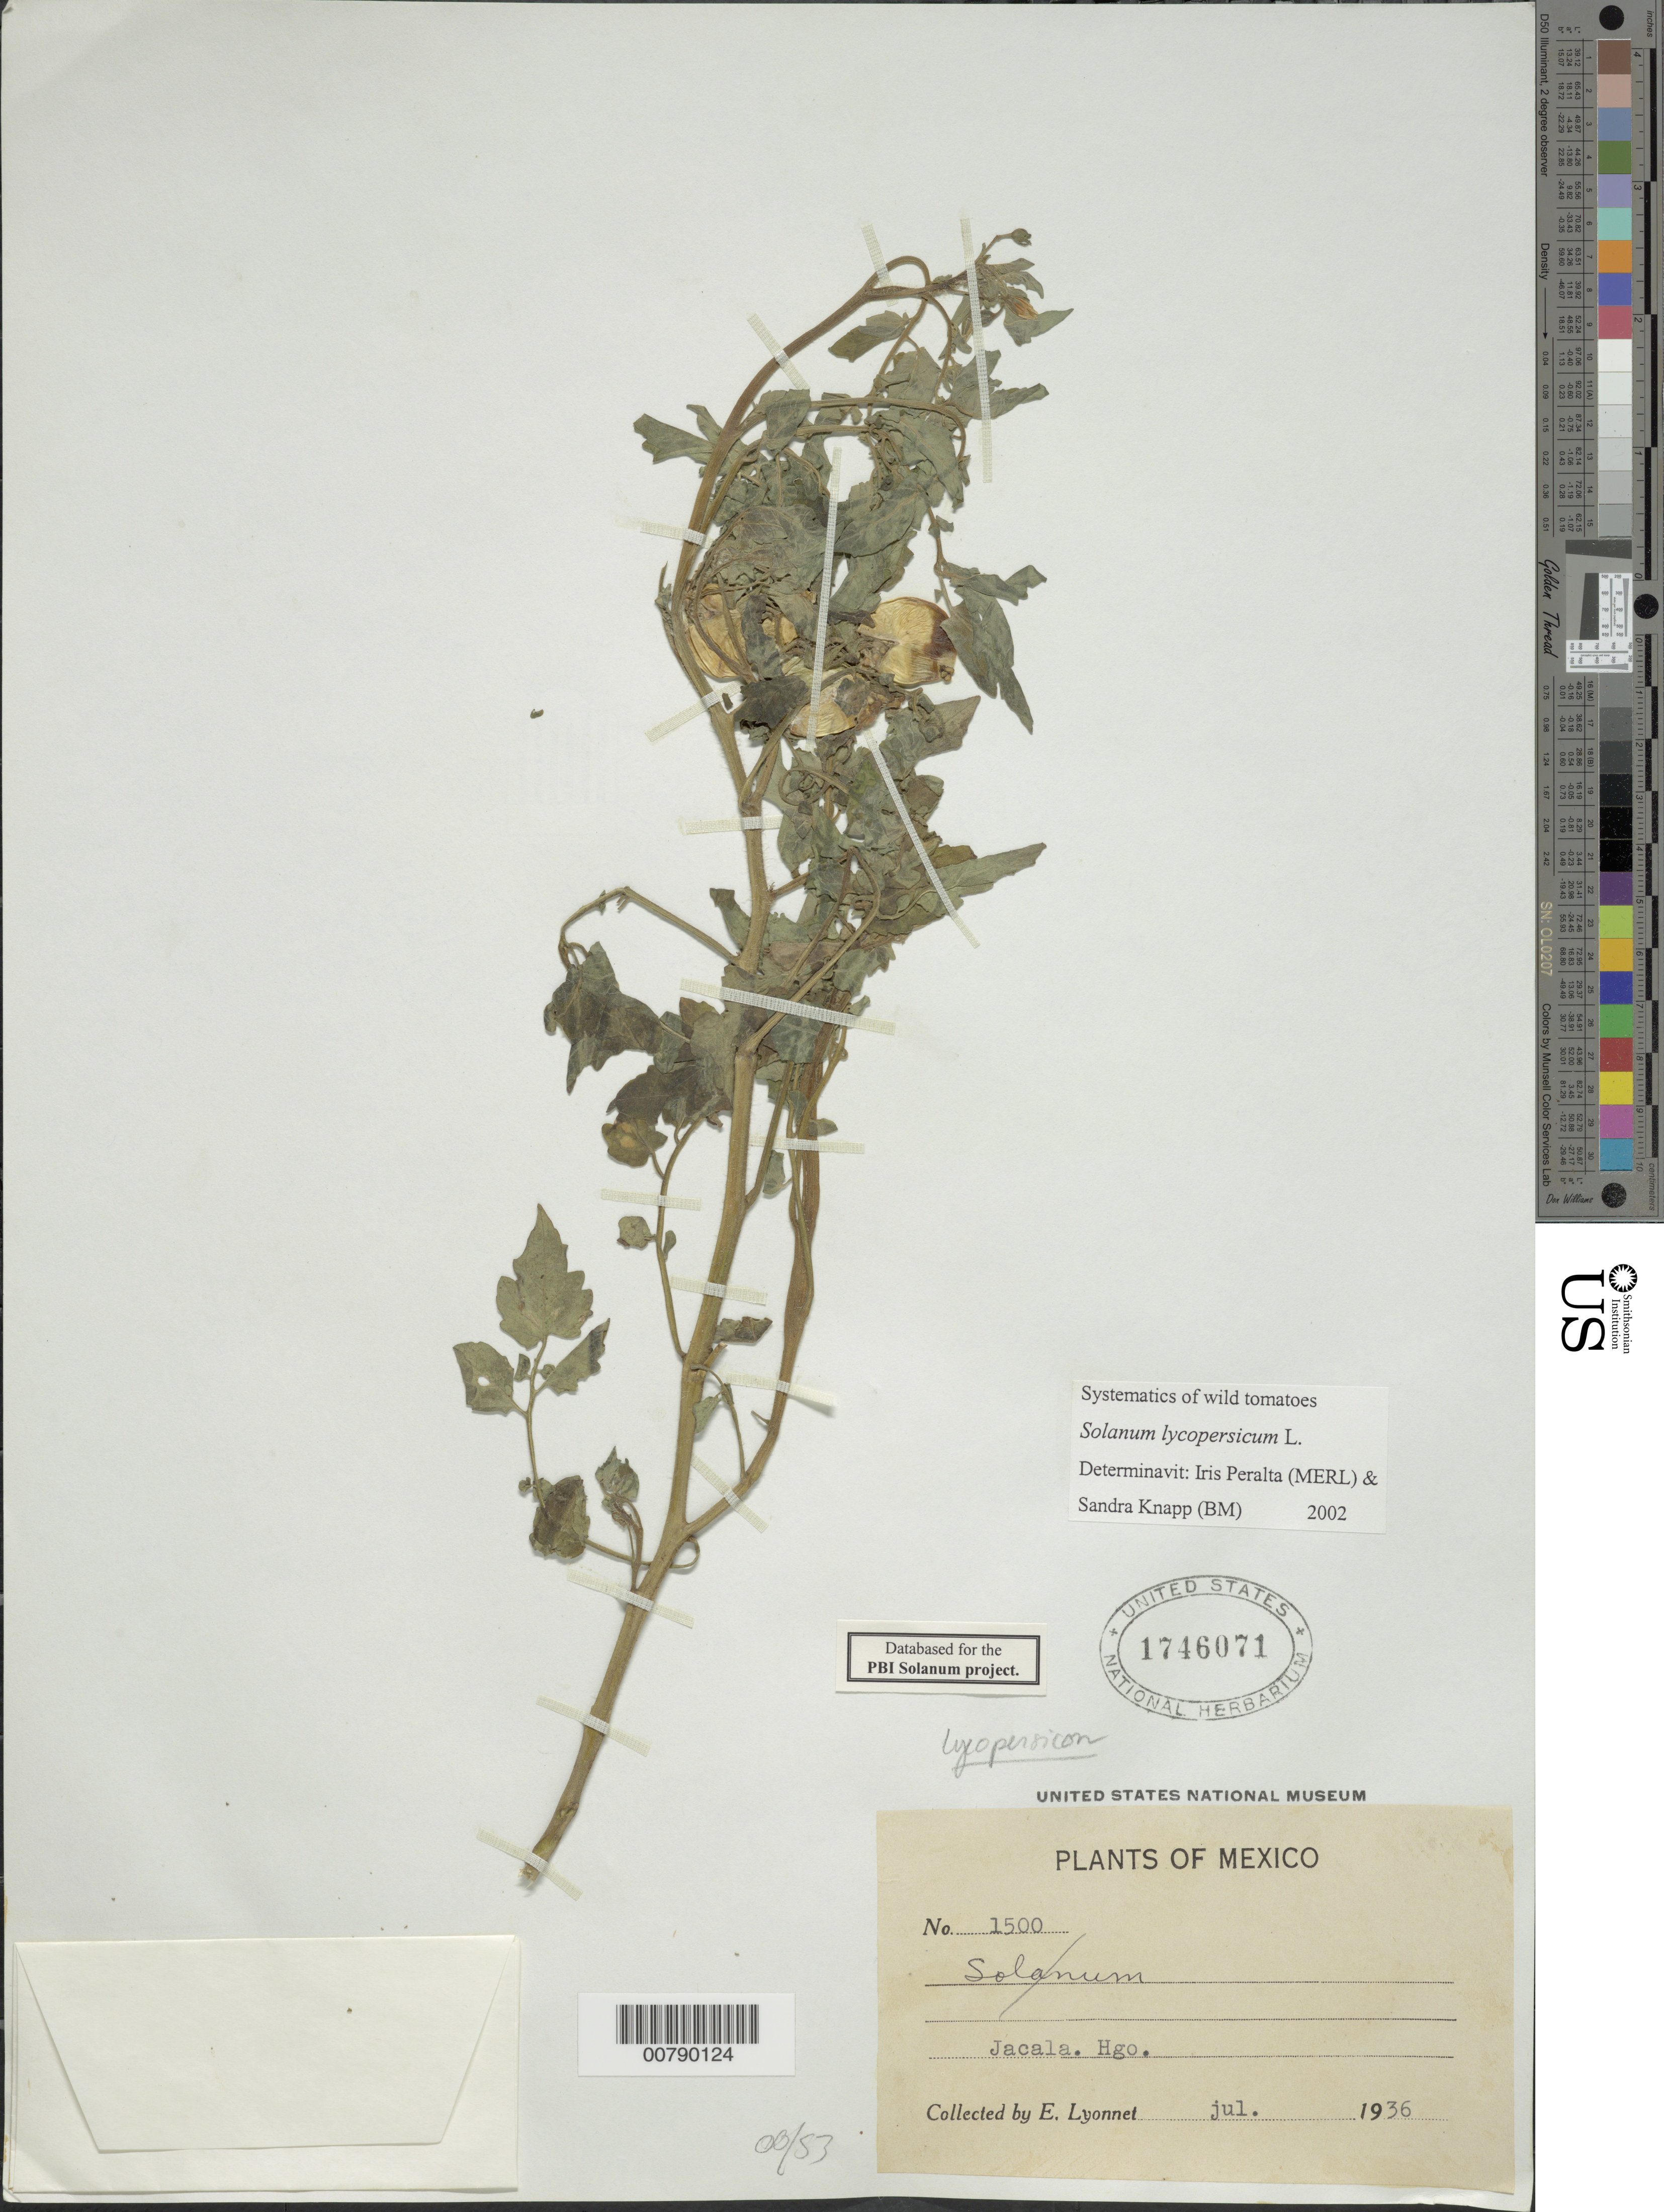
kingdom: Plantae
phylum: Tracheophyta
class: Magnoliopsida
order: Solanales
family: Solanaceae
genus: Solanum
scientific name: Solanum lycopersicum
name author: L.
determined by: Peralta, Iris E.; Knapp, S. D.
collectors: Bro. E. Lyonnet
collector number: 1500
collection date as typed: Jul 1936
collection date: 1936-07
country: Mexico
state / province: Hidalgo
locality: Jacala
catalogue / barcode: US 1746071